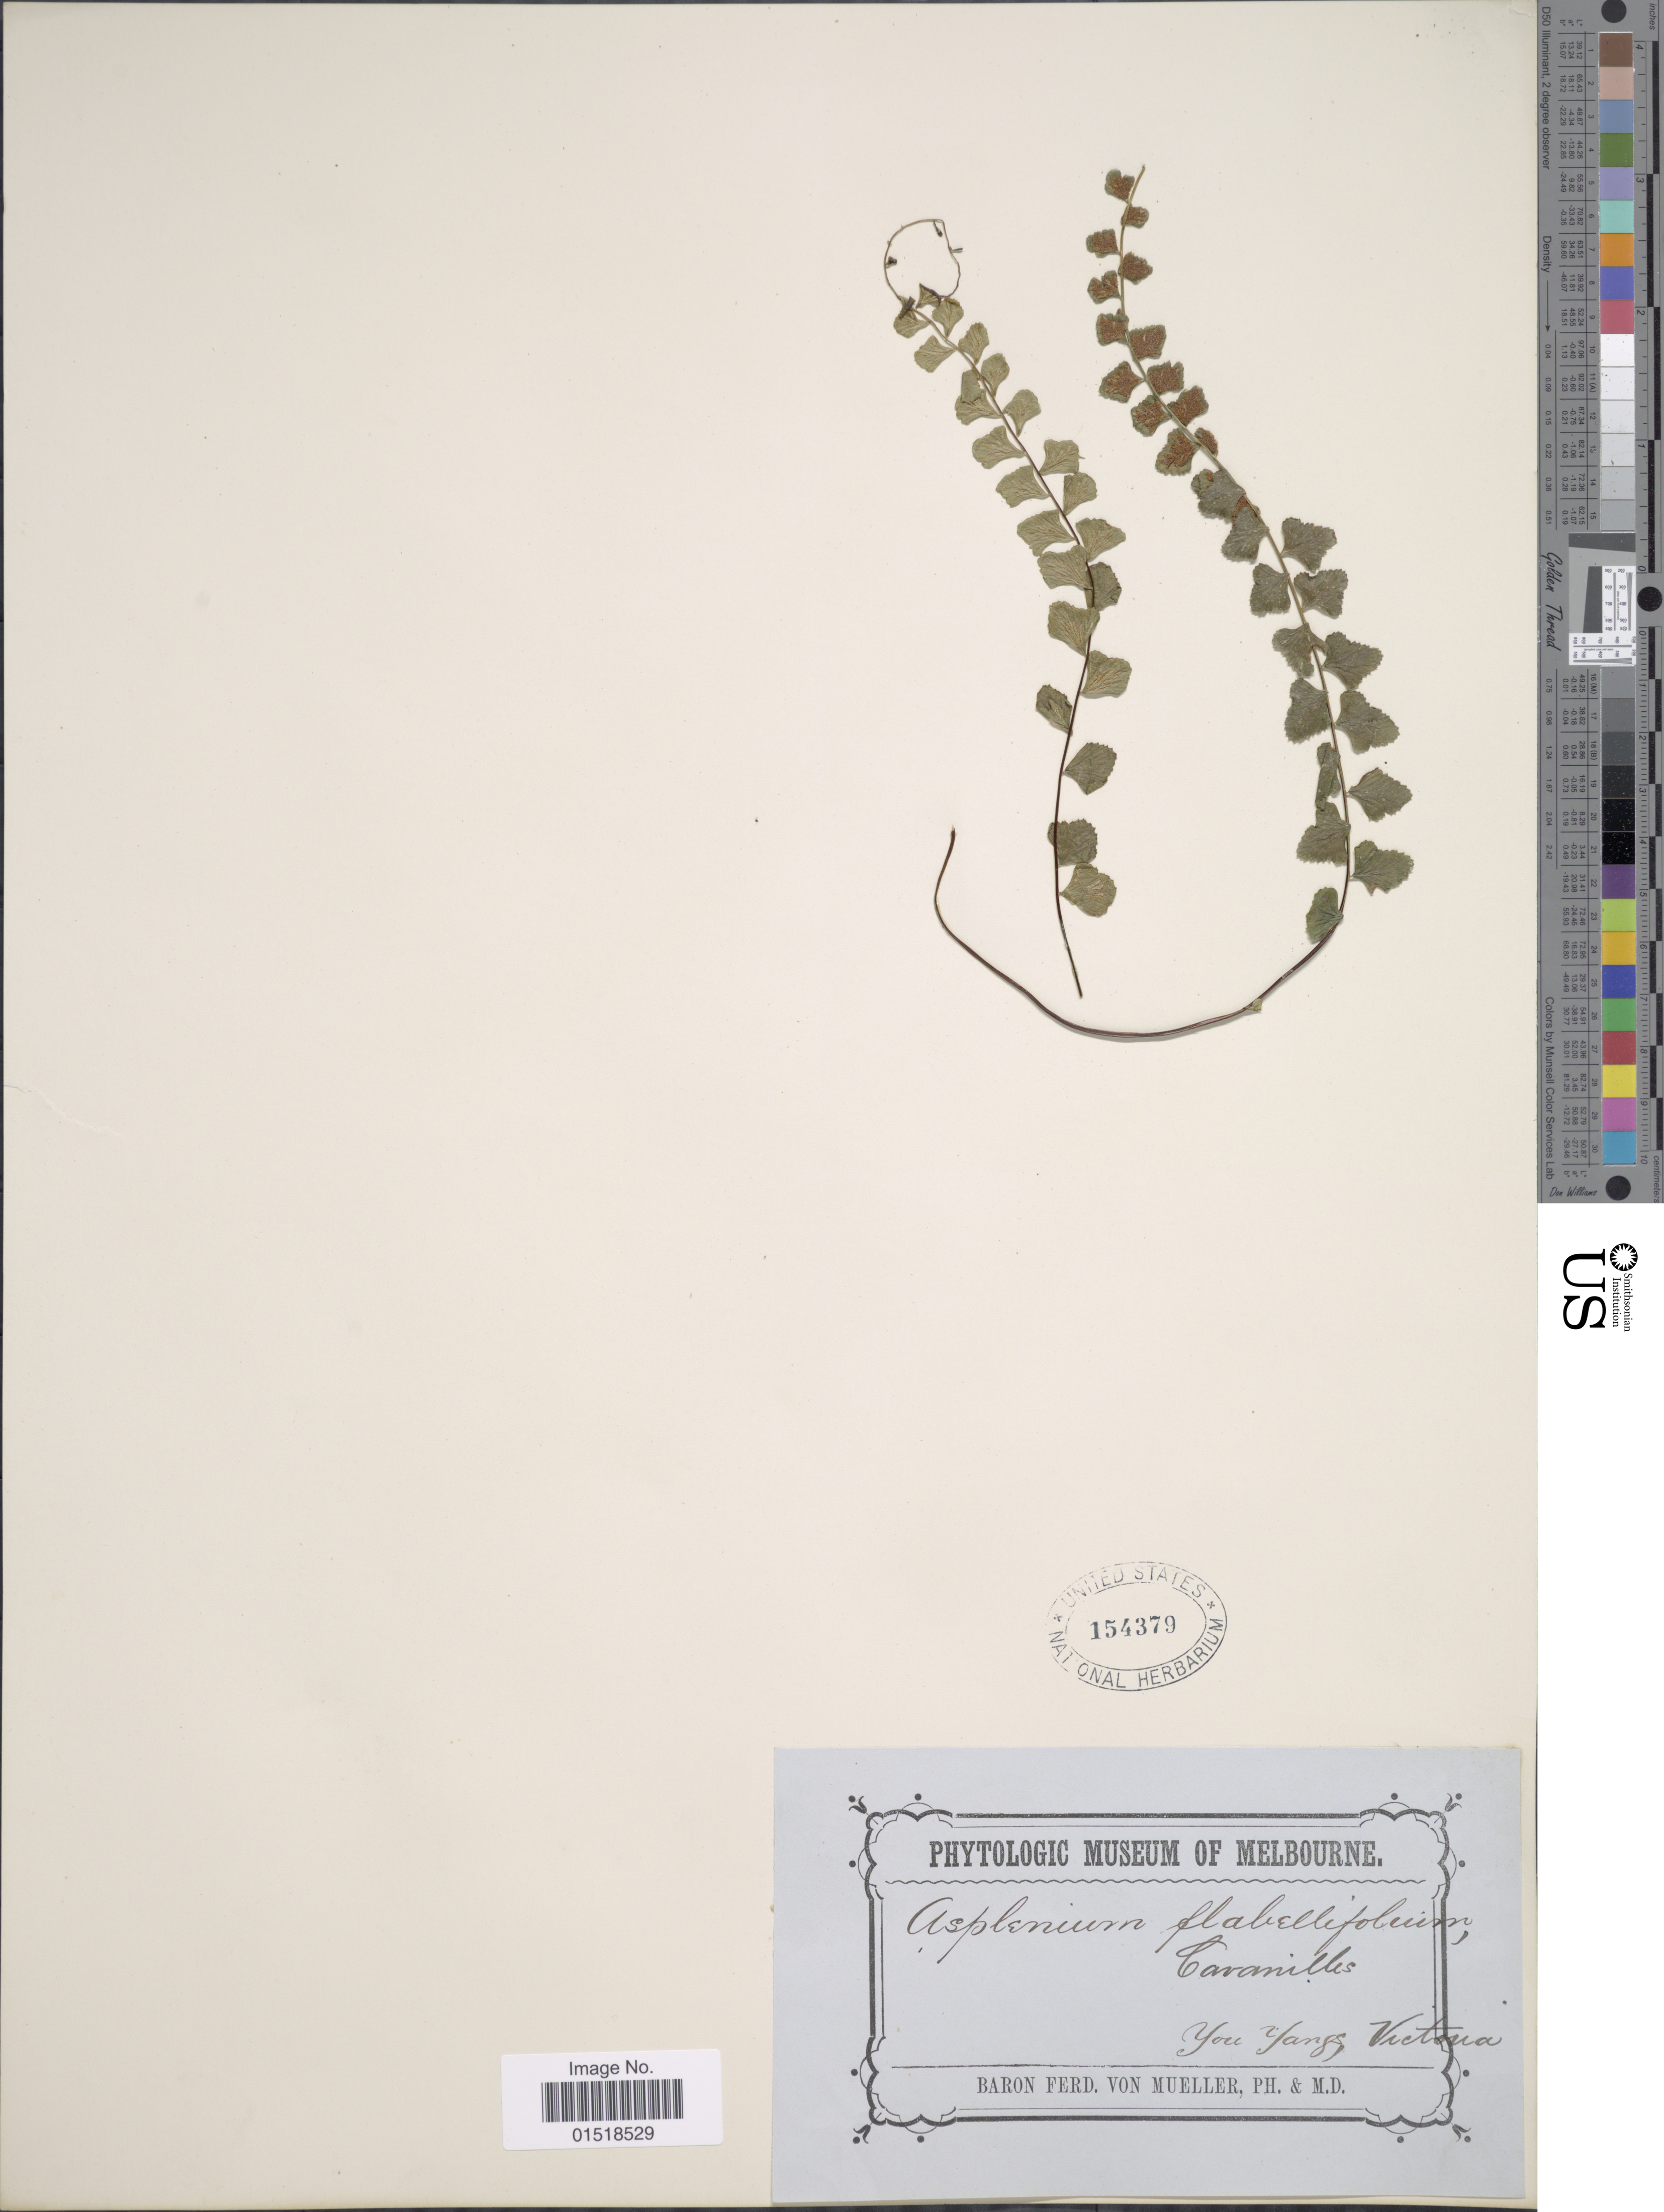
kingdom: Plantae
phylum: Tracheophyta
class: Polypodiopsida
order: Polypodiales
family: Aspleniaceae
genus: Asplenium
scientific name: Asplenium flabellifolium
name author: Cav.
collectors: B. von Mueller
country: Australia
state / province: Victoria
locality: You Yangs, Victoria.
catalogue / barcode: US 154379